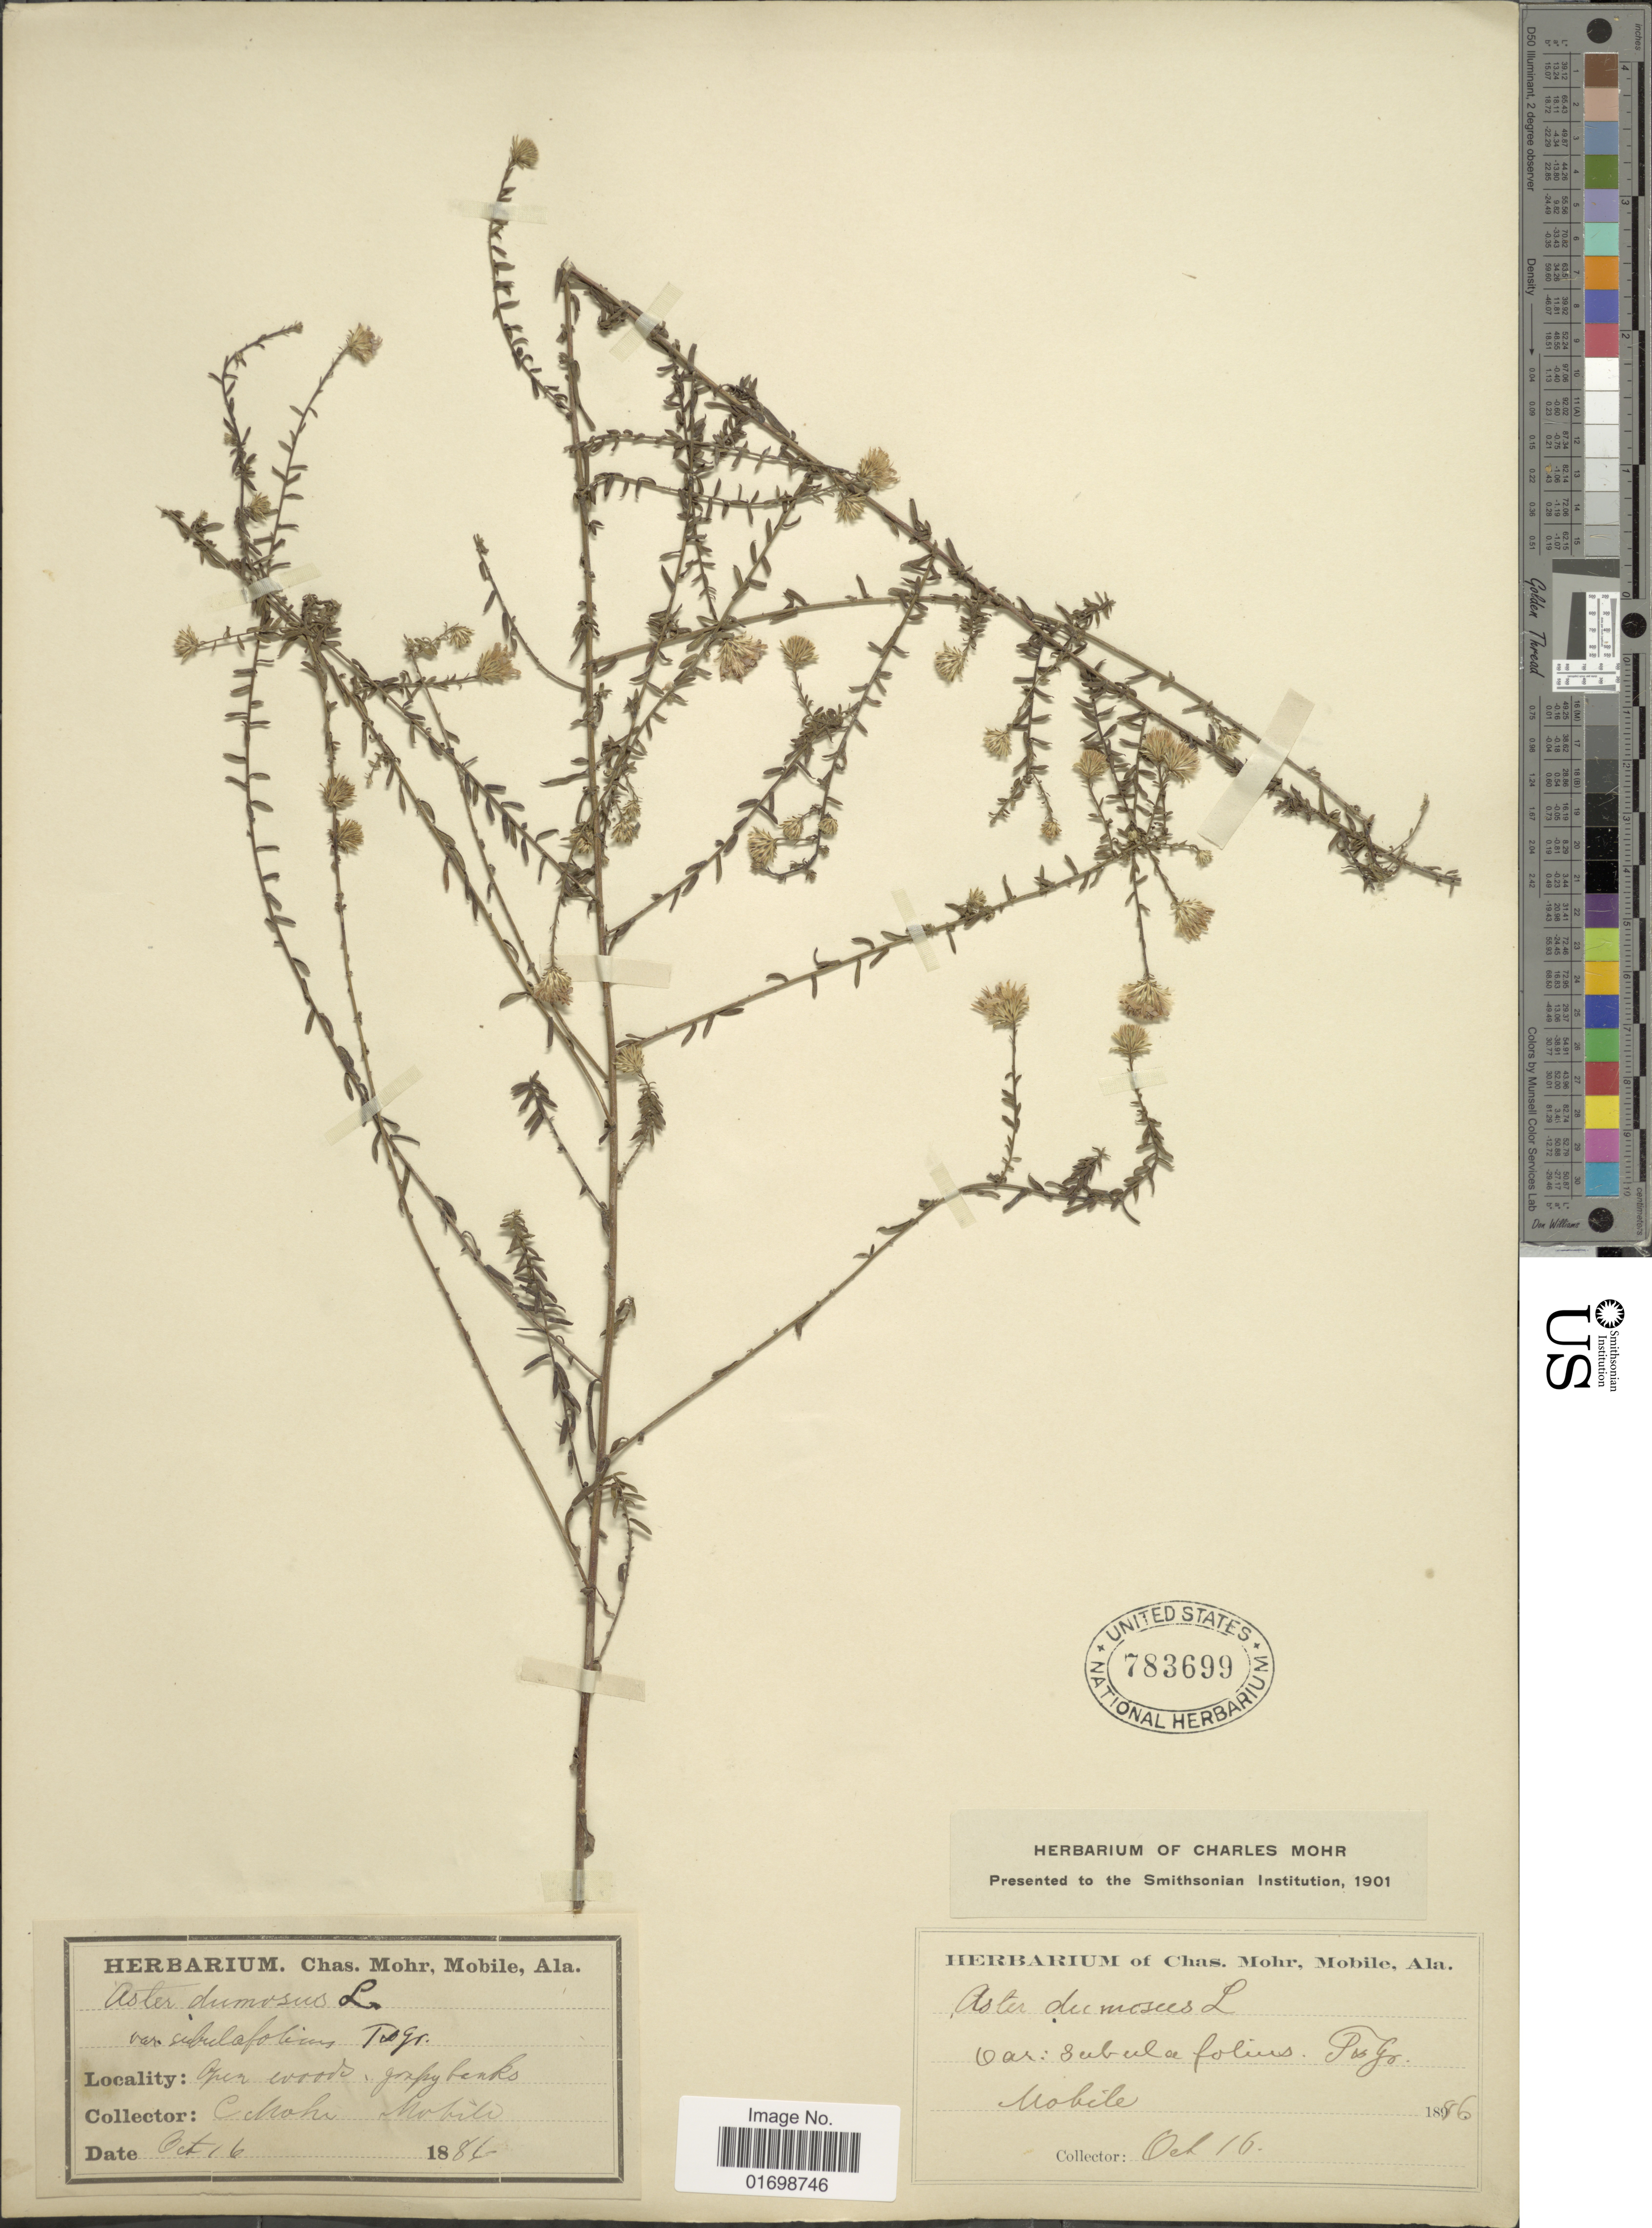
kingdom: Plantae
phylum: Tracheophyta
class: Magnoliopsida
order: Asterales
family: Asteraceae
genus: Symphyotrichum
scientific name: Symphyotrichum dumosum var. subulifolium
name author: (Torr. & A. Gray) G.L. Nesom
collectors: Mohr, C. T. (herbarium)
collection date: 1886-10-16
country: United States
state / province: Alabama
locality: Mobile, open woods.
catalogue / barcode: US 783699